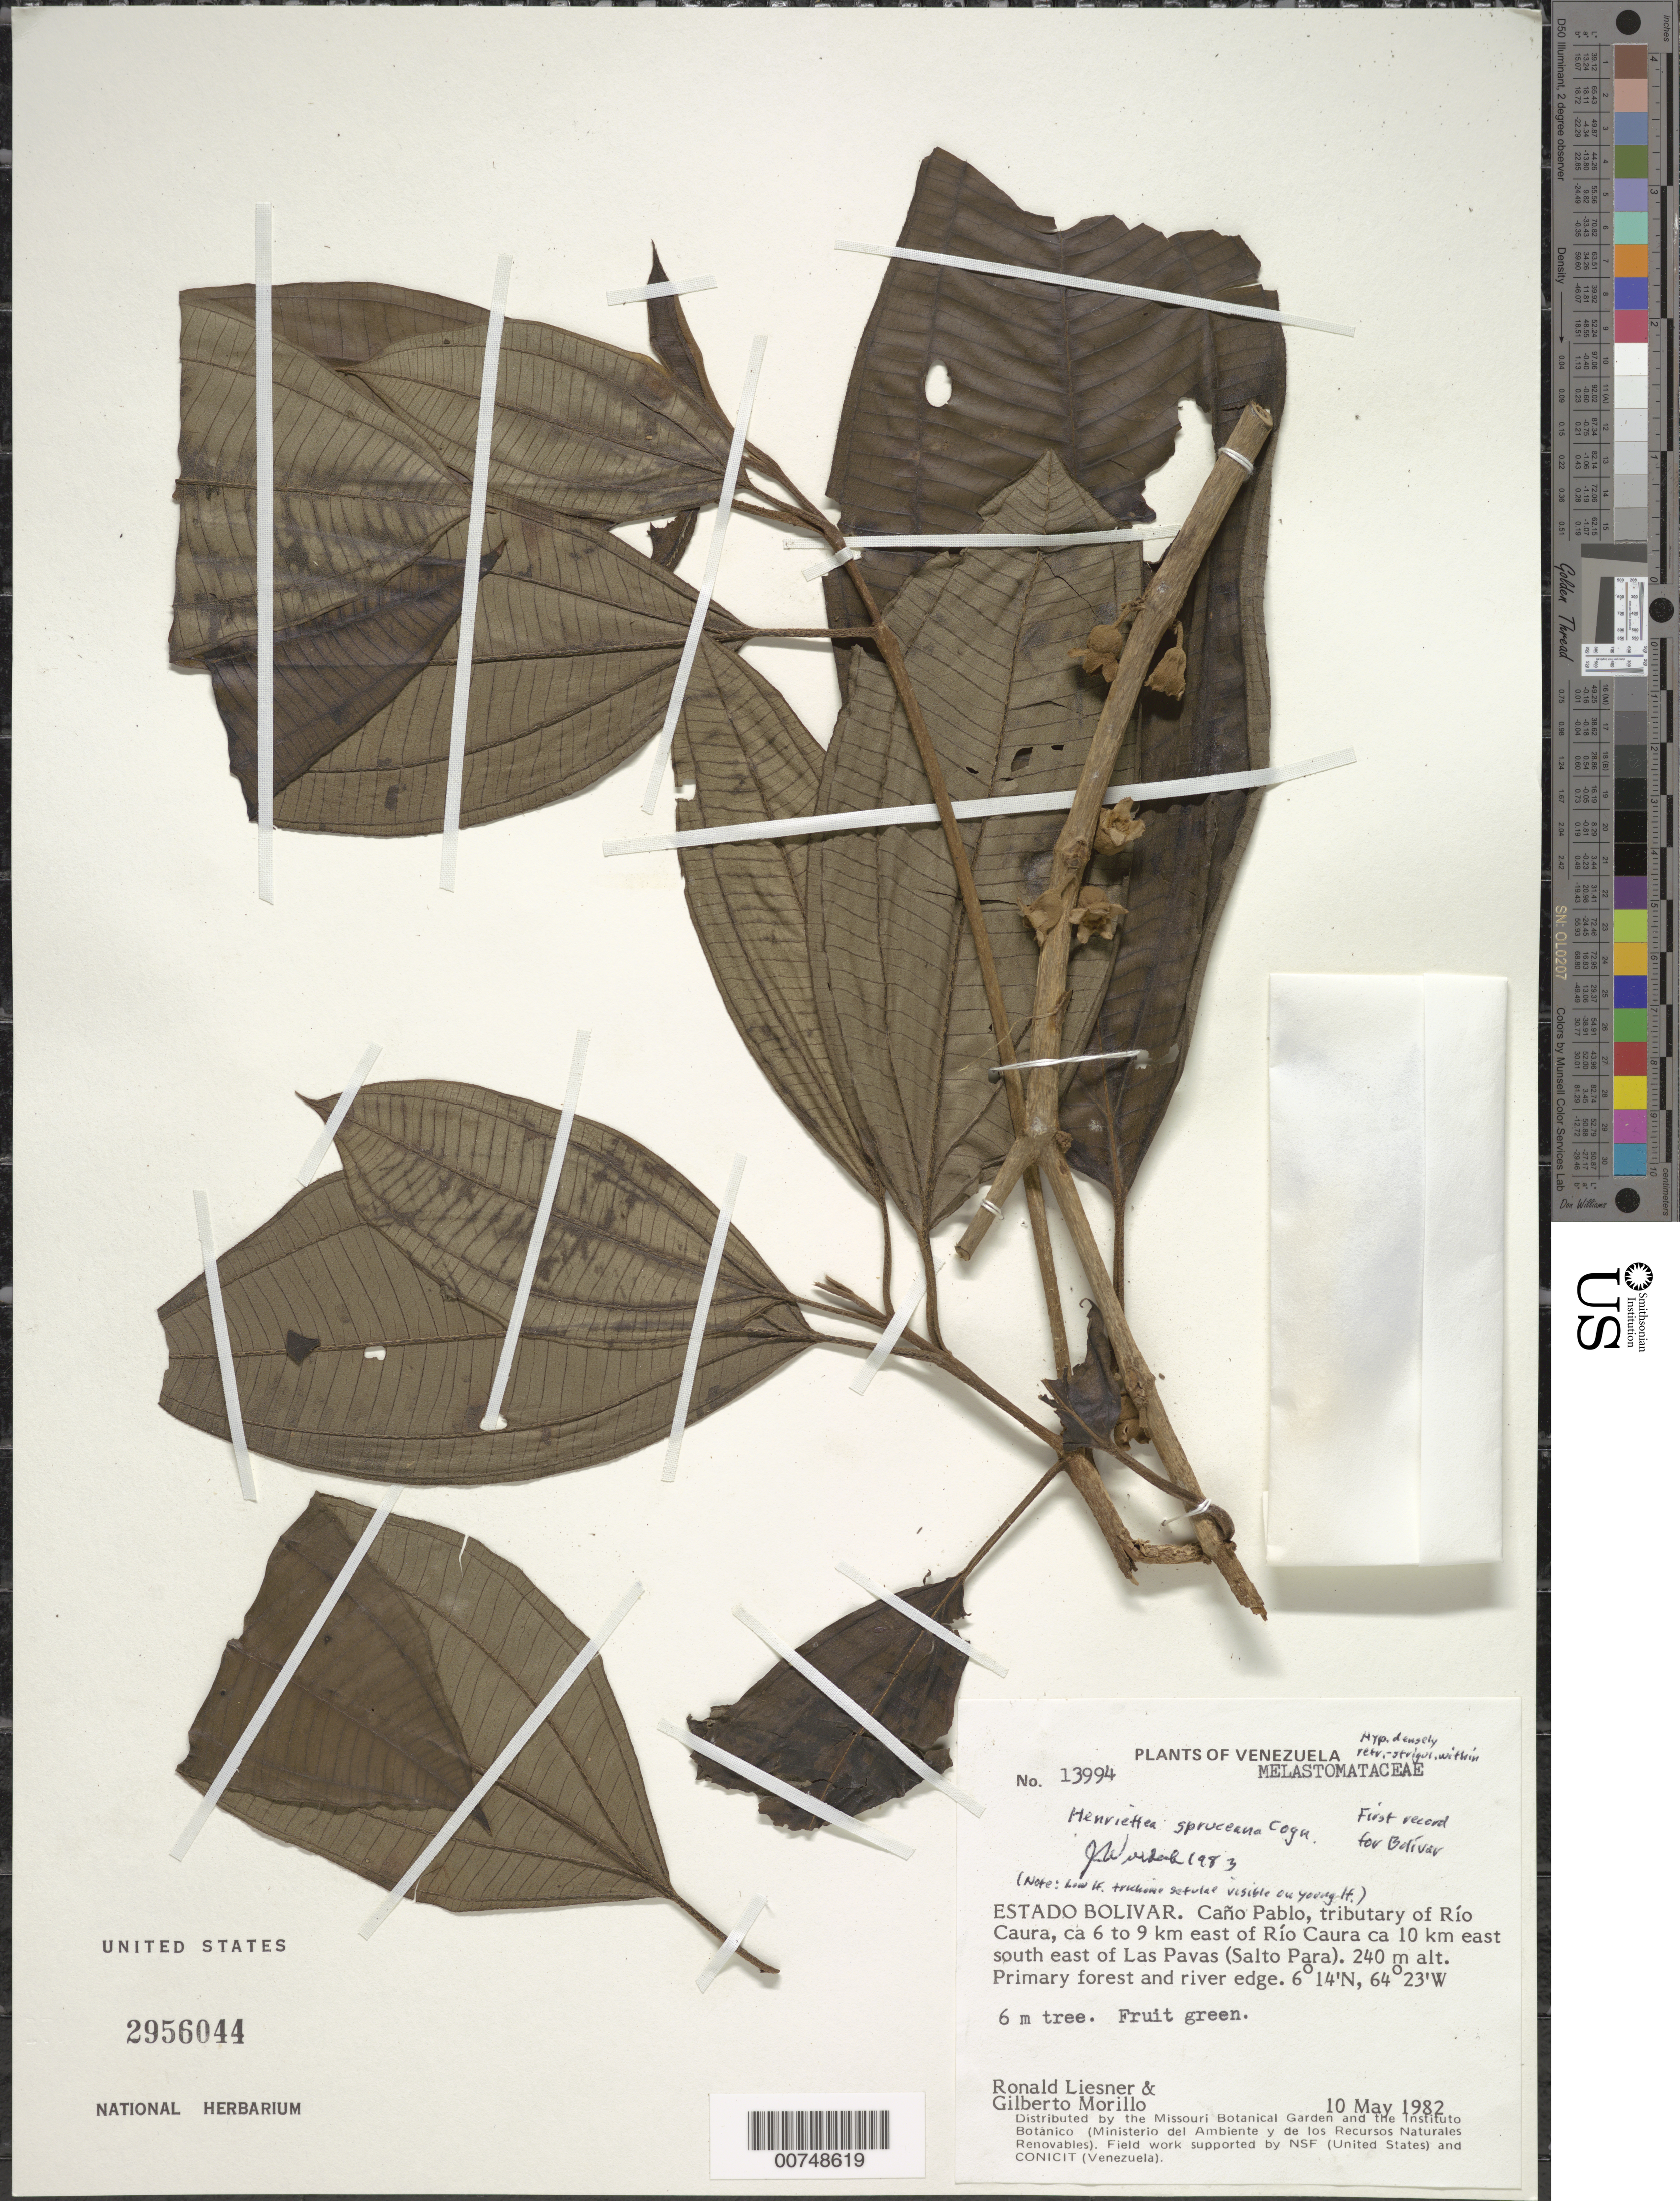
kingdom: Plantae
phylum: Tracheophyta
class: Magnoliopsida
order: Myrtales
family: Melastomataceae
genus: Henriettea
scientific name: Henriettea spruceana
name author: Cogn.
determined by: Wurdack, John J., (US), US (UNITED STATES)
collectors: R. L. Liesner & G. N. Morillo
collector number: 13994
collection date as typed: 10-May-82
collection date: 1982-05-10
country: Venezuela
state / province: Bolívar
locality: Caño Pablo, tributary of Río Caura, ca 6-9 km E of Río Caura, ca 10 km ESE of Las Pavas (Salto Para)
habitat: Primary forest and river edge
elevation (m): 240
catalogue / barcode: US 2956044